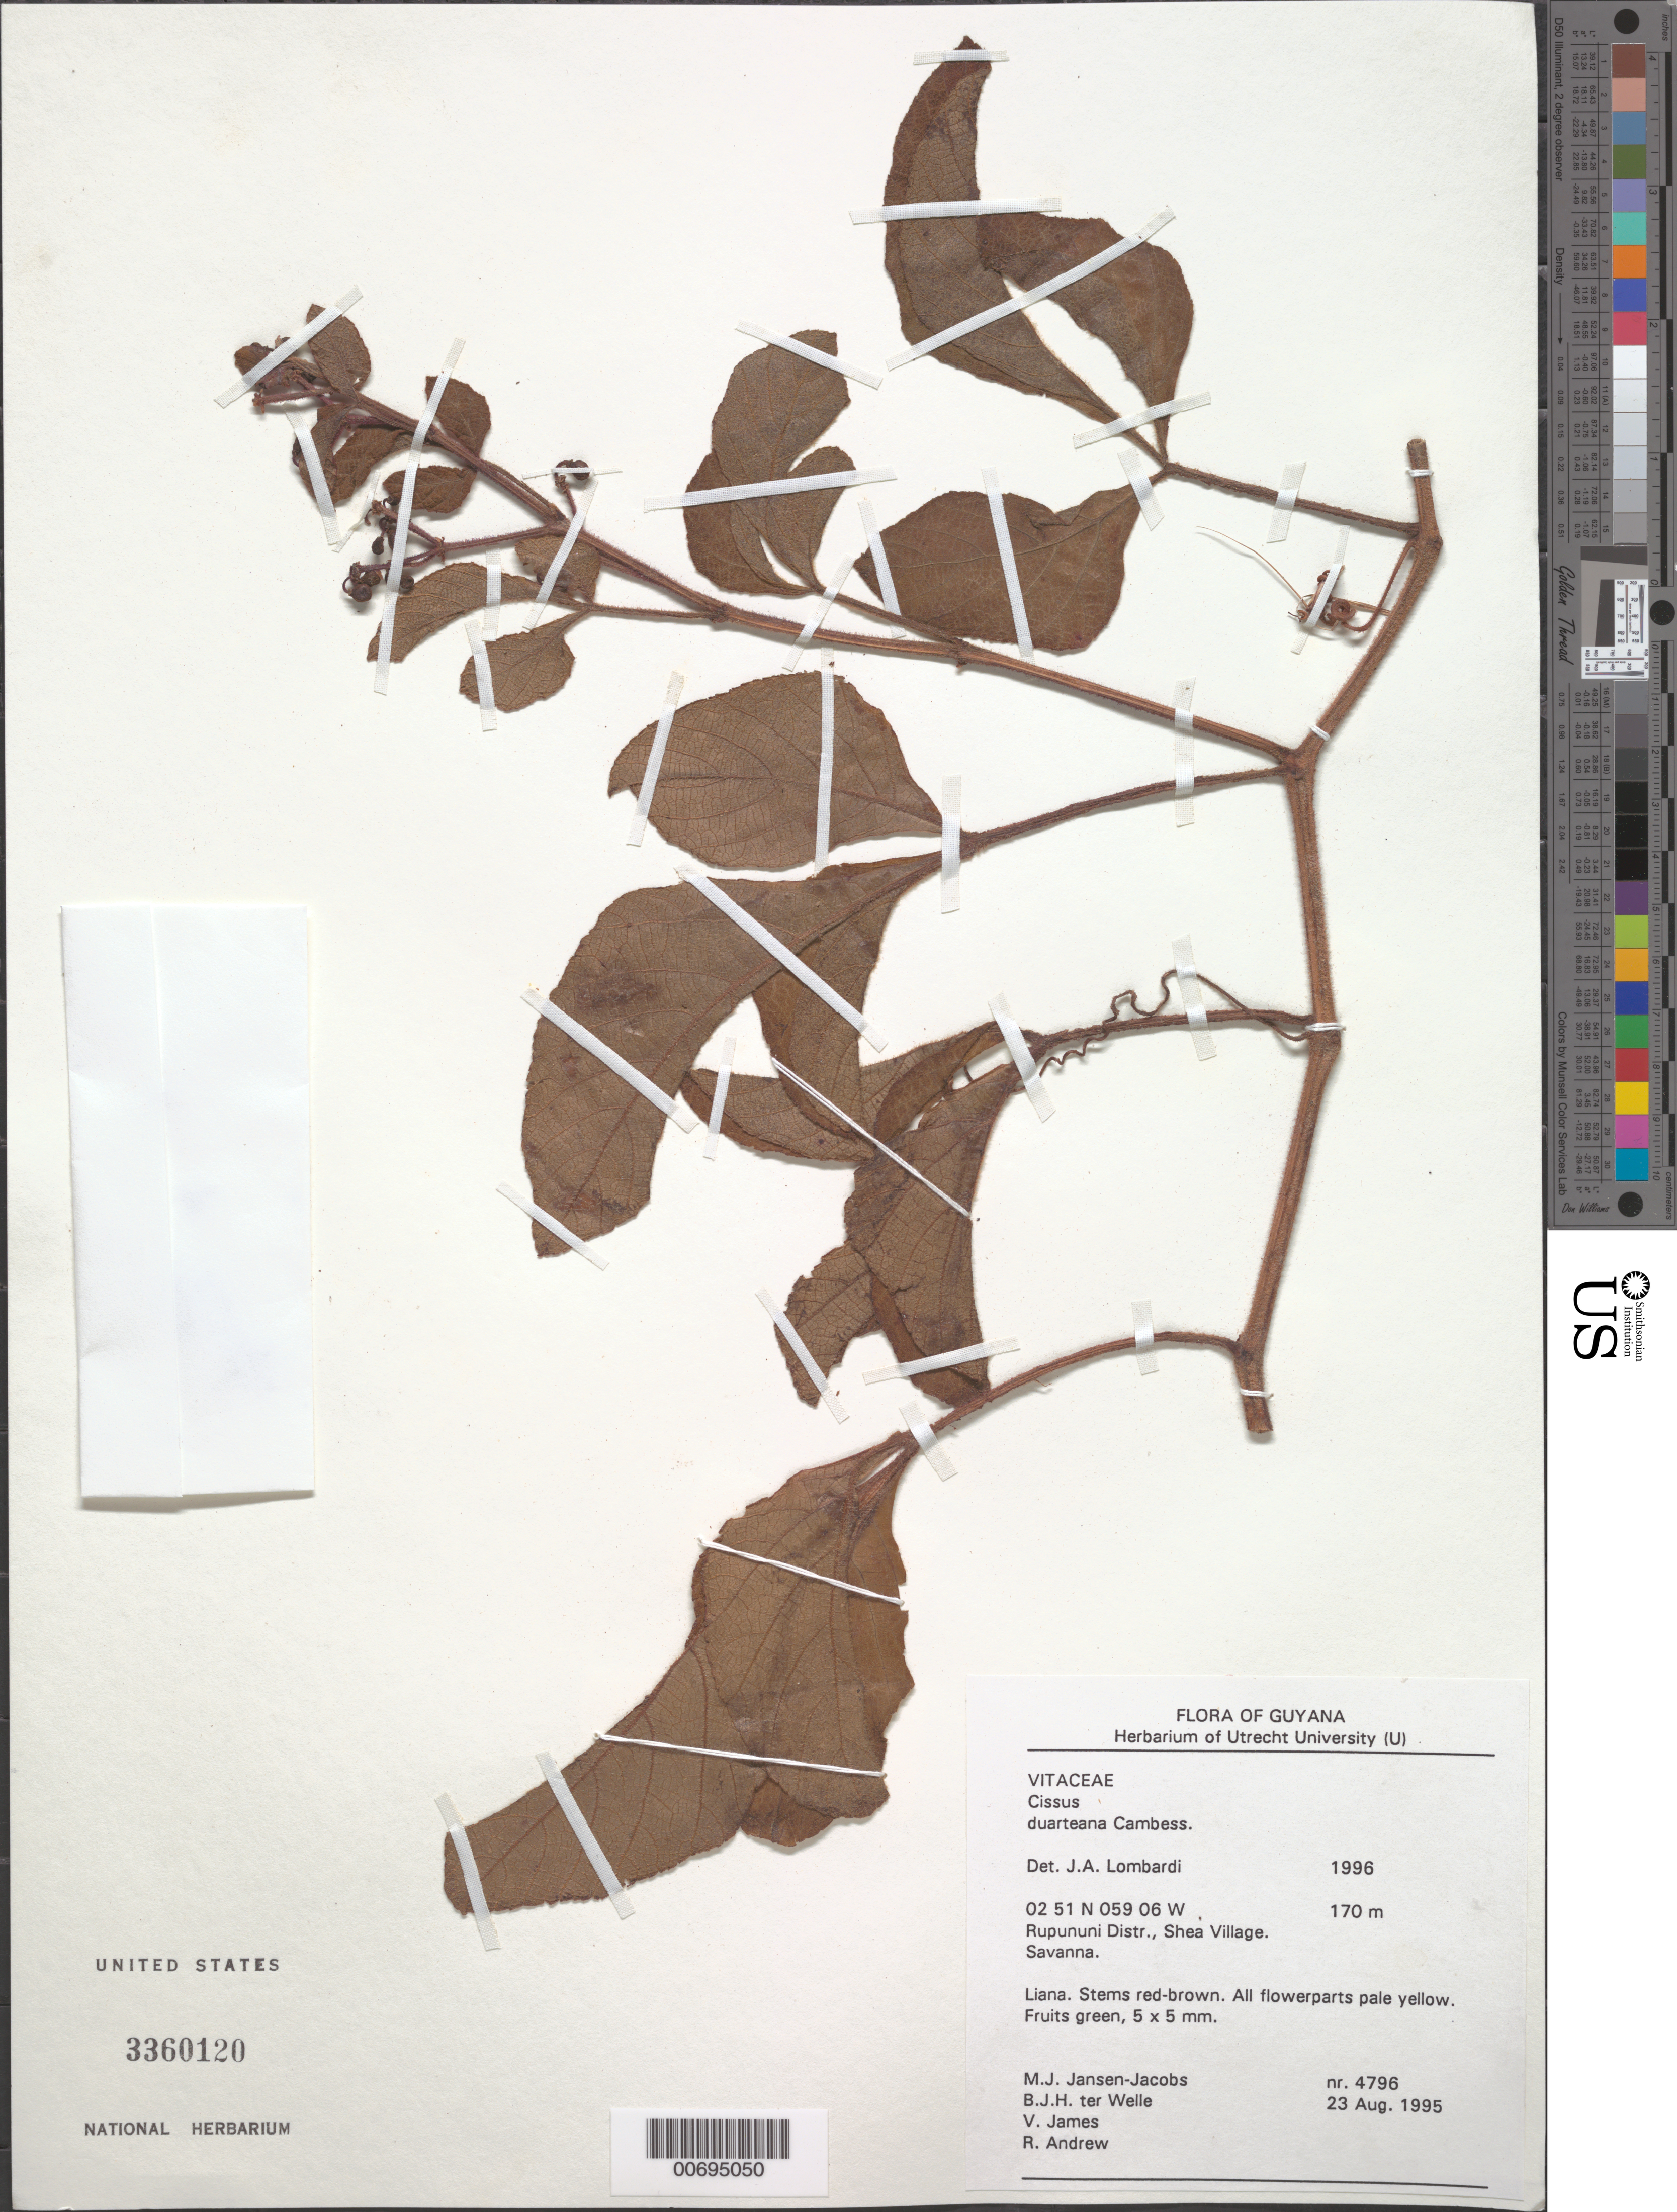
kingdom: Plantae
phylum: Tracheophyta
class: Magnoliopsida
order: Vitales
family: Vitaceae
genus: Cissus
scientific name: Cissus duarteana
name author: Cambess.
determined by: Lombardi, Julio A.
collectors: M. J. Jansen-Jacobs, B. Welle, V. James & R. Andrew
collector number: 4796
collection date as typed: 23-Aug-95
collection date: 1995-08-23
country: Guyana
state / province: U. Takutu-U. Essequibo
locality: Shea Village, Rupununi Dist.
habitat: Savanna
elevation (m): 170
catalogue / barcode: US 3360120